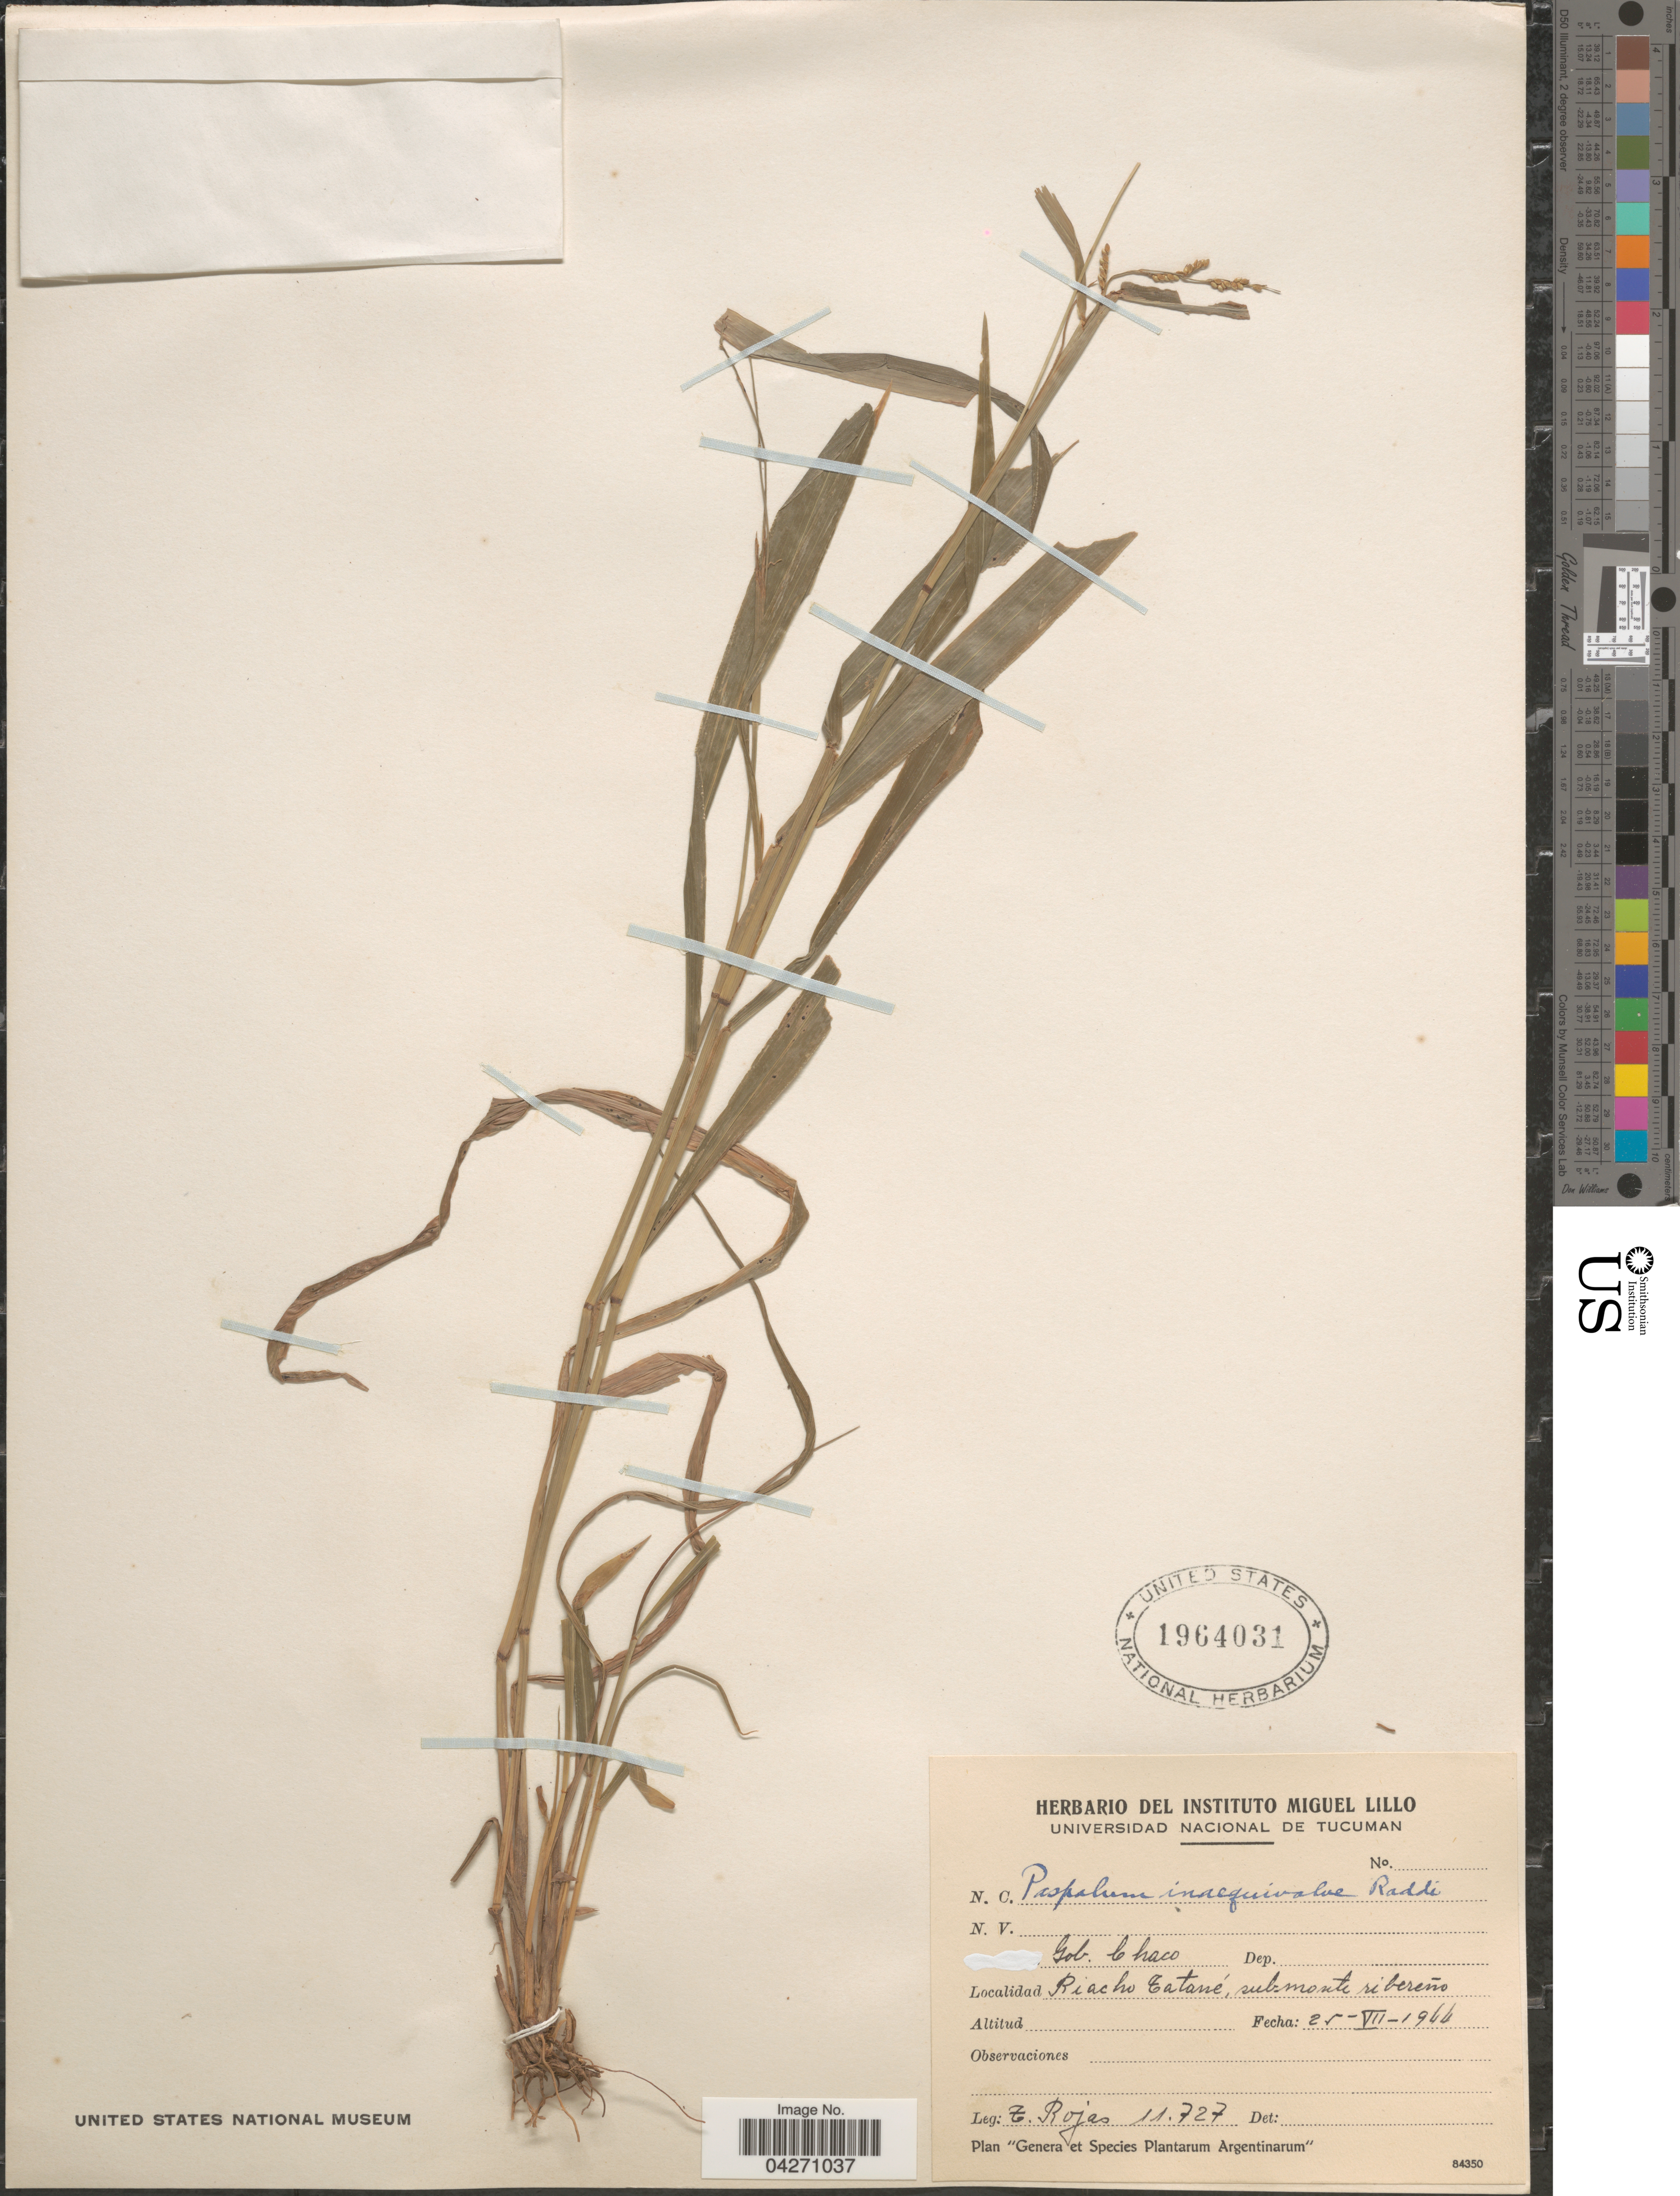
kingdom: Plantae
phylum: Tracheophyta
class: Liliopsida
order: Poales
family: Poaceae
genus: Paspalum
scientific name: Paspalum inaequivalve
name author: Raddi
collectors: T. Rojas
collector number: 11727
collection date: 1966-08-25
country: Argentina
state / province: Chaco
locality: Gob. Chaco. Riacho Tatané, submonte ribereño.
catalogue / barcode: US 1964031